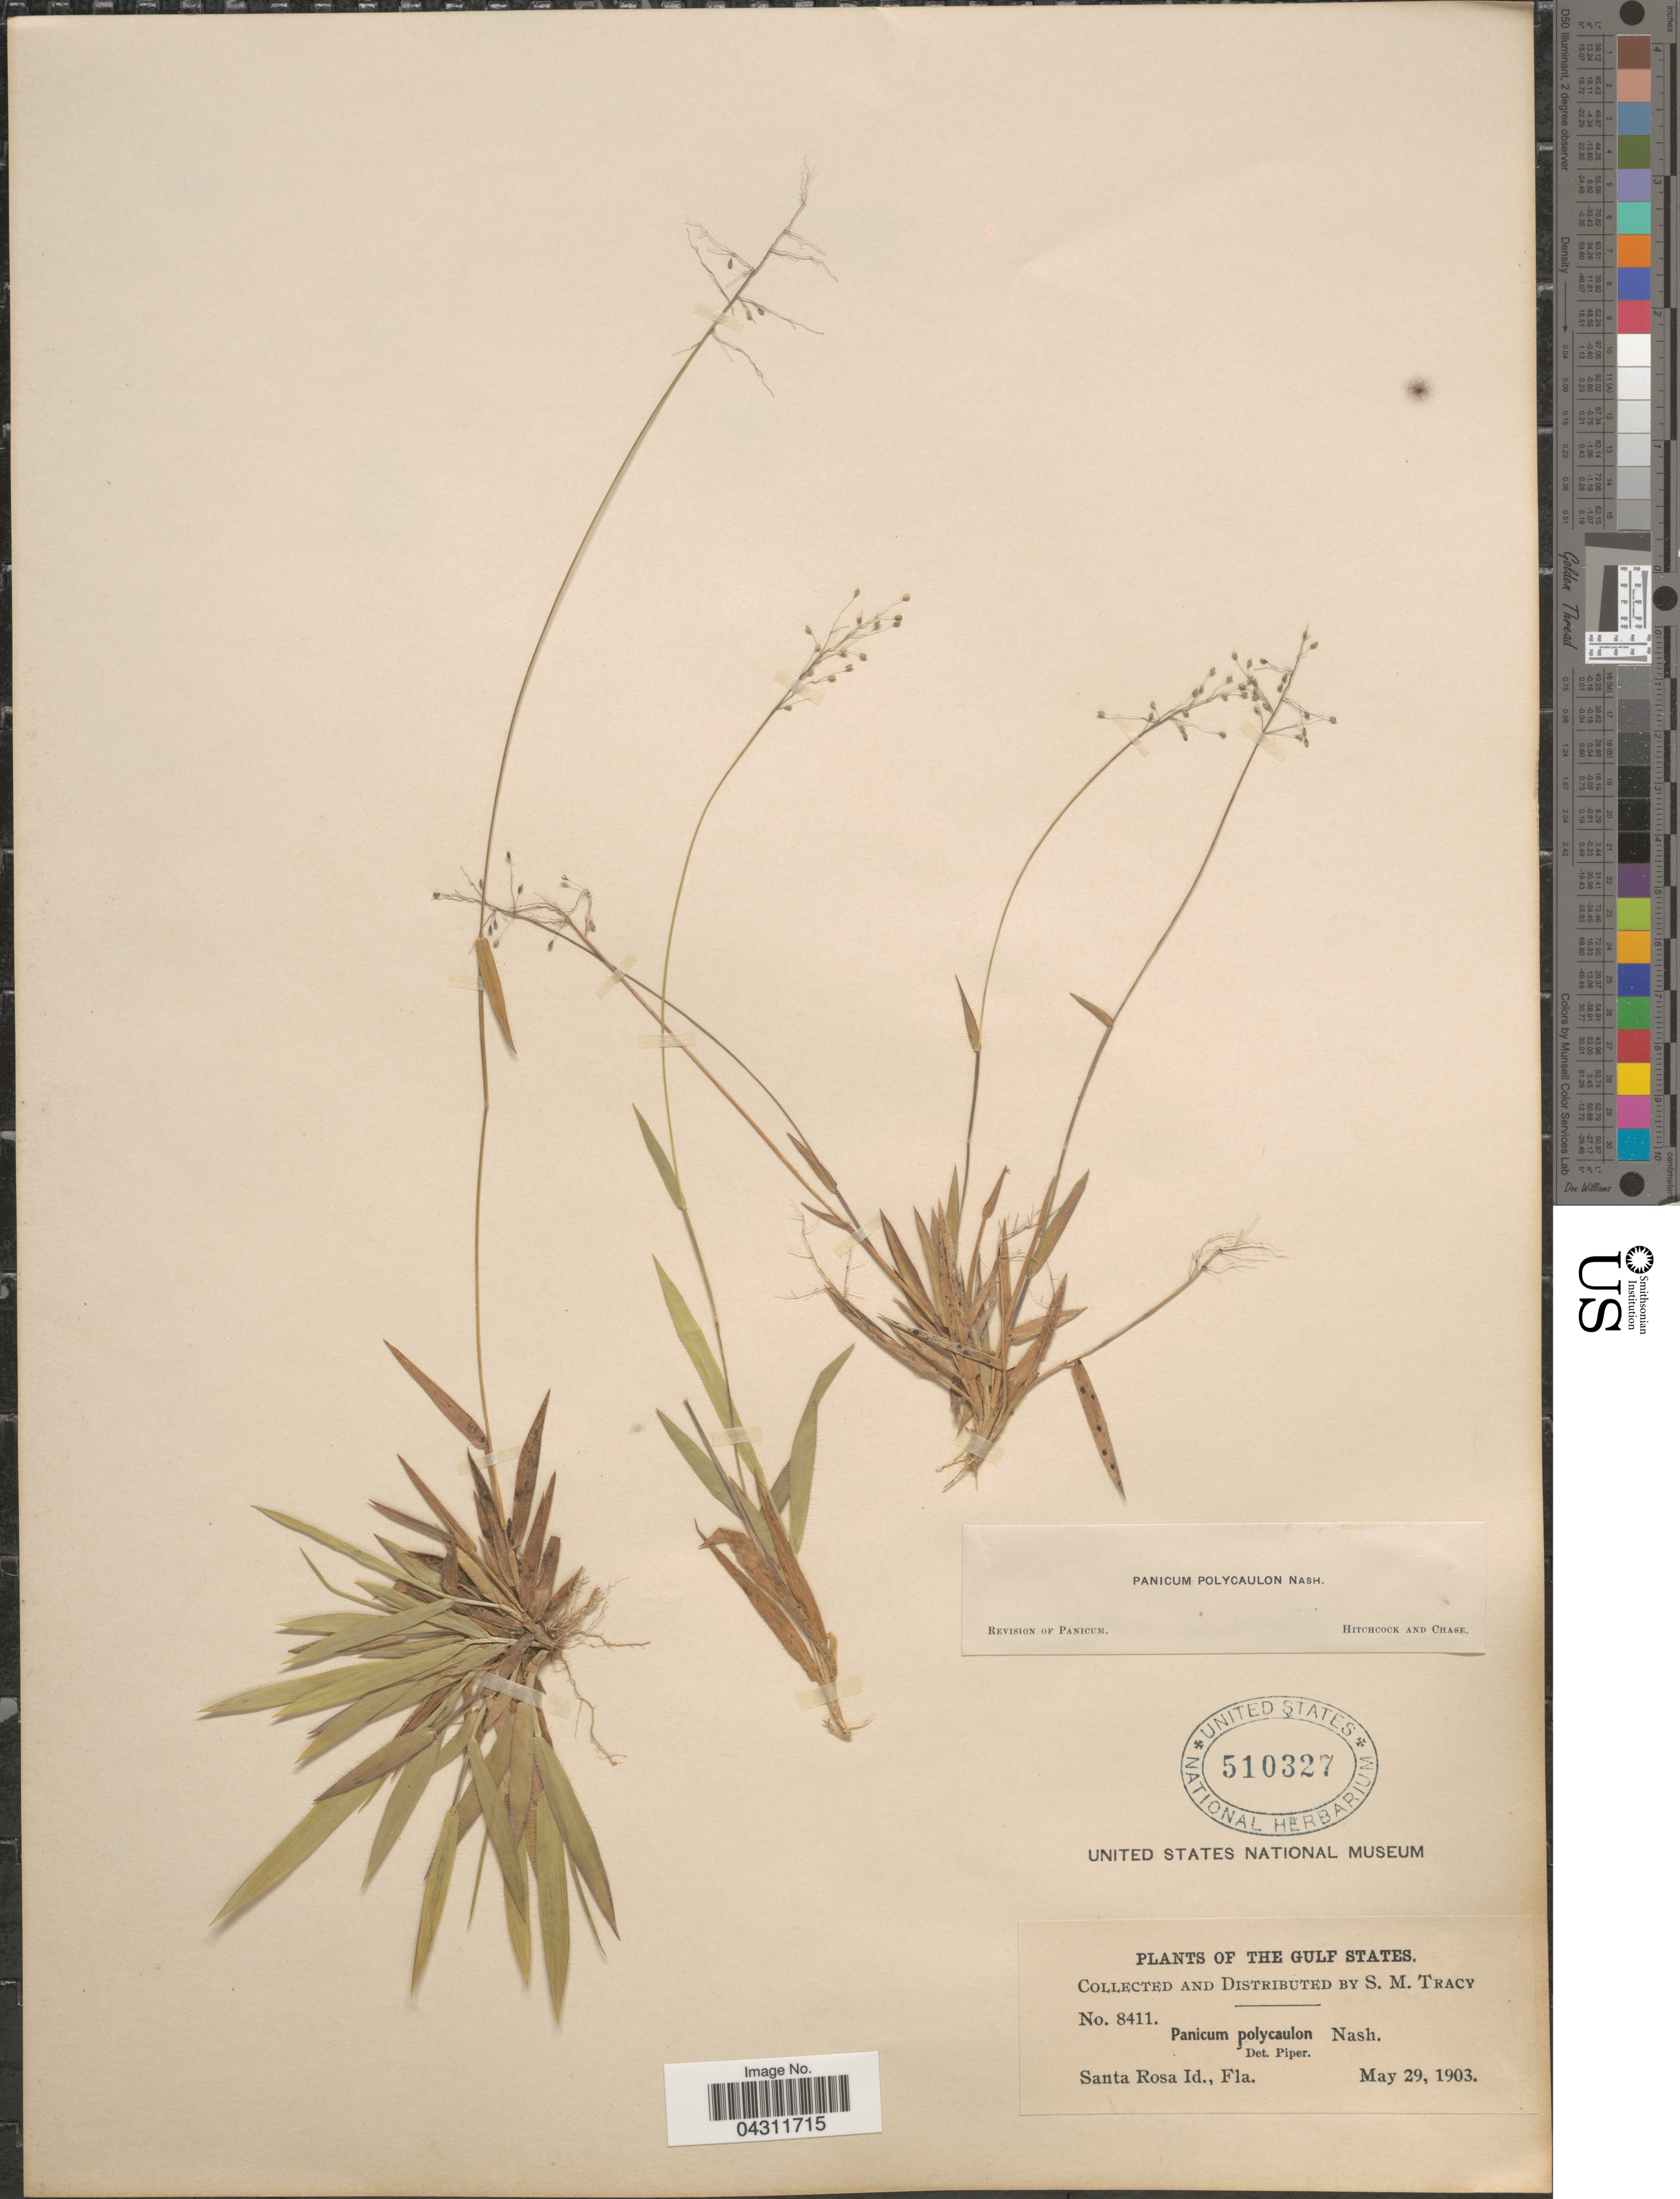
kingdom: Plantae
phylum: Tracheophyta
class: Liliopsida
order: Poales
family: Poaceae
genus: Dichanthelium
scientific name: Dichanthelium strigosum var. glabrescens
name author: (Griseb.) Freckmann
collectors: S. M. Tracy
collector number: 8411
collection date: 1903-05-29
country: United States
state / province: Florida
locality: The Gulf States. Santa Rosa Id.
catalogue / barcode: US 510327